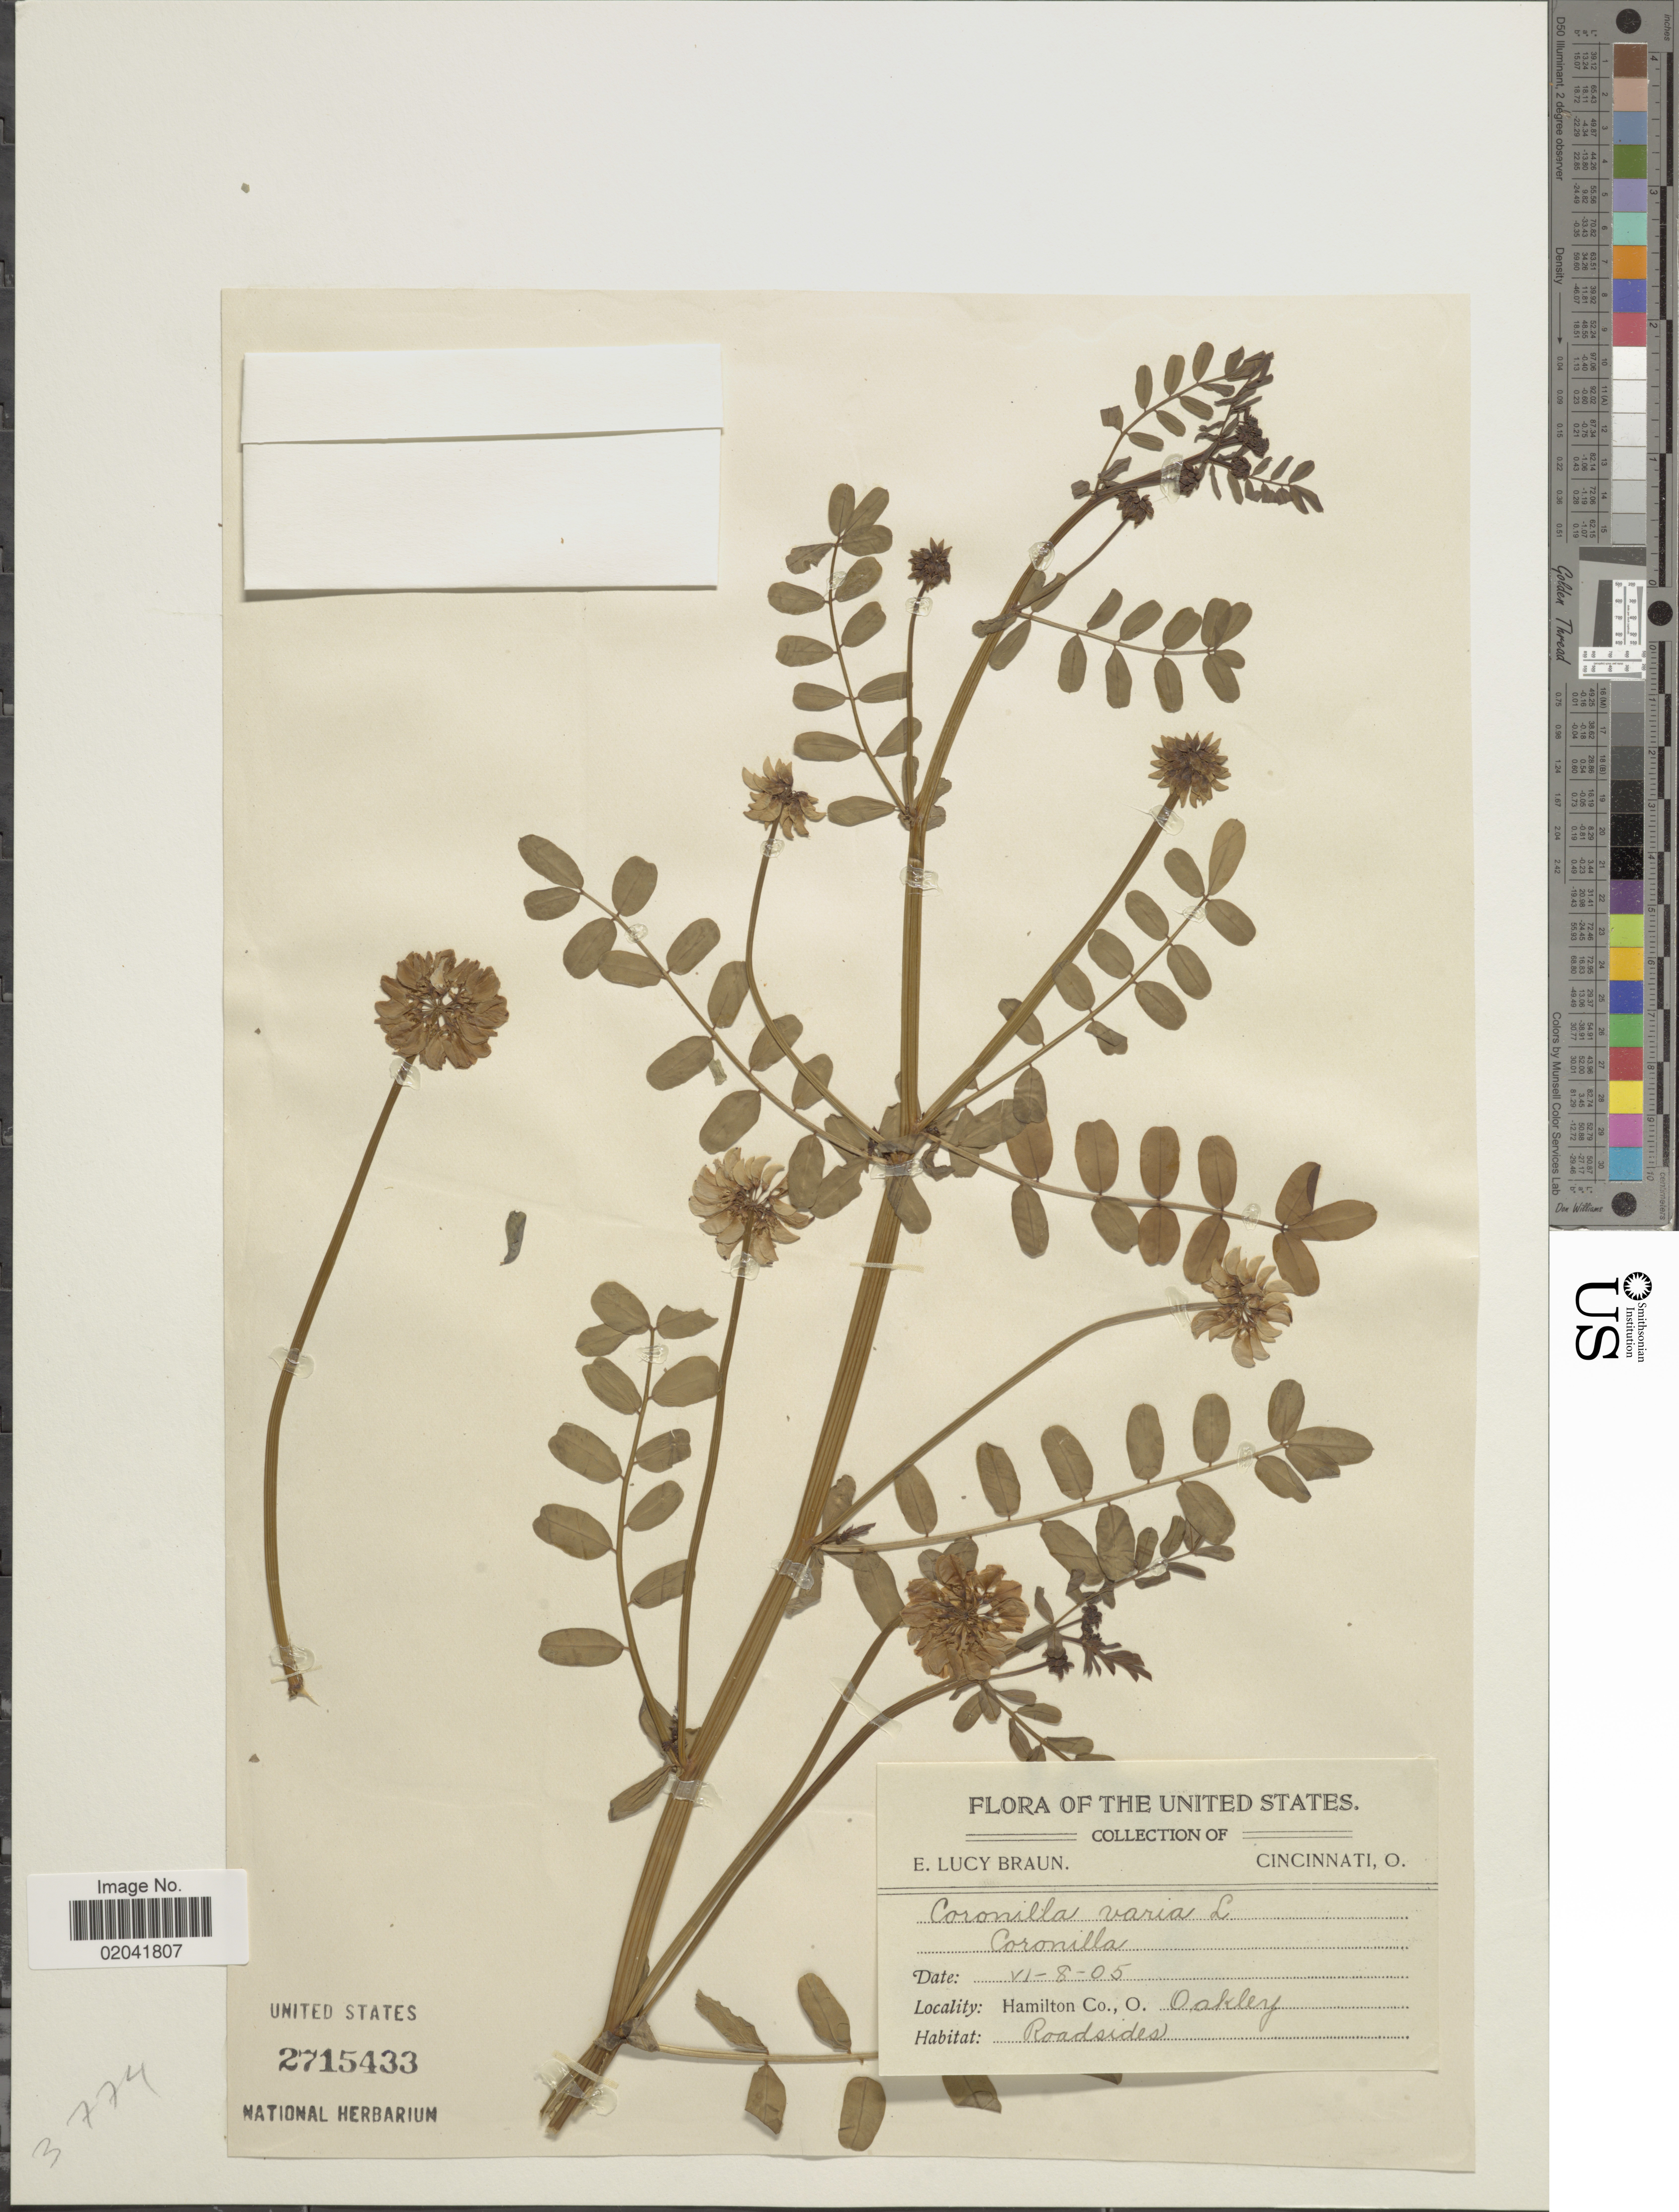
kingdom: Plantae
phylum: Tracheophyta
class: Magnoliopsida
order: Fabales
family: Fabaceae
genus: Coronilla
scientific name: Coronilla varia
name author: L.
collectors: E. L. Braun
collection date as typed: Transcribed d/m/y: 8/6/5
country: United States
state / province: Ohio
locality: Hamilton Co., Oakley, Roadside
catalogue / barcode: US 2715433